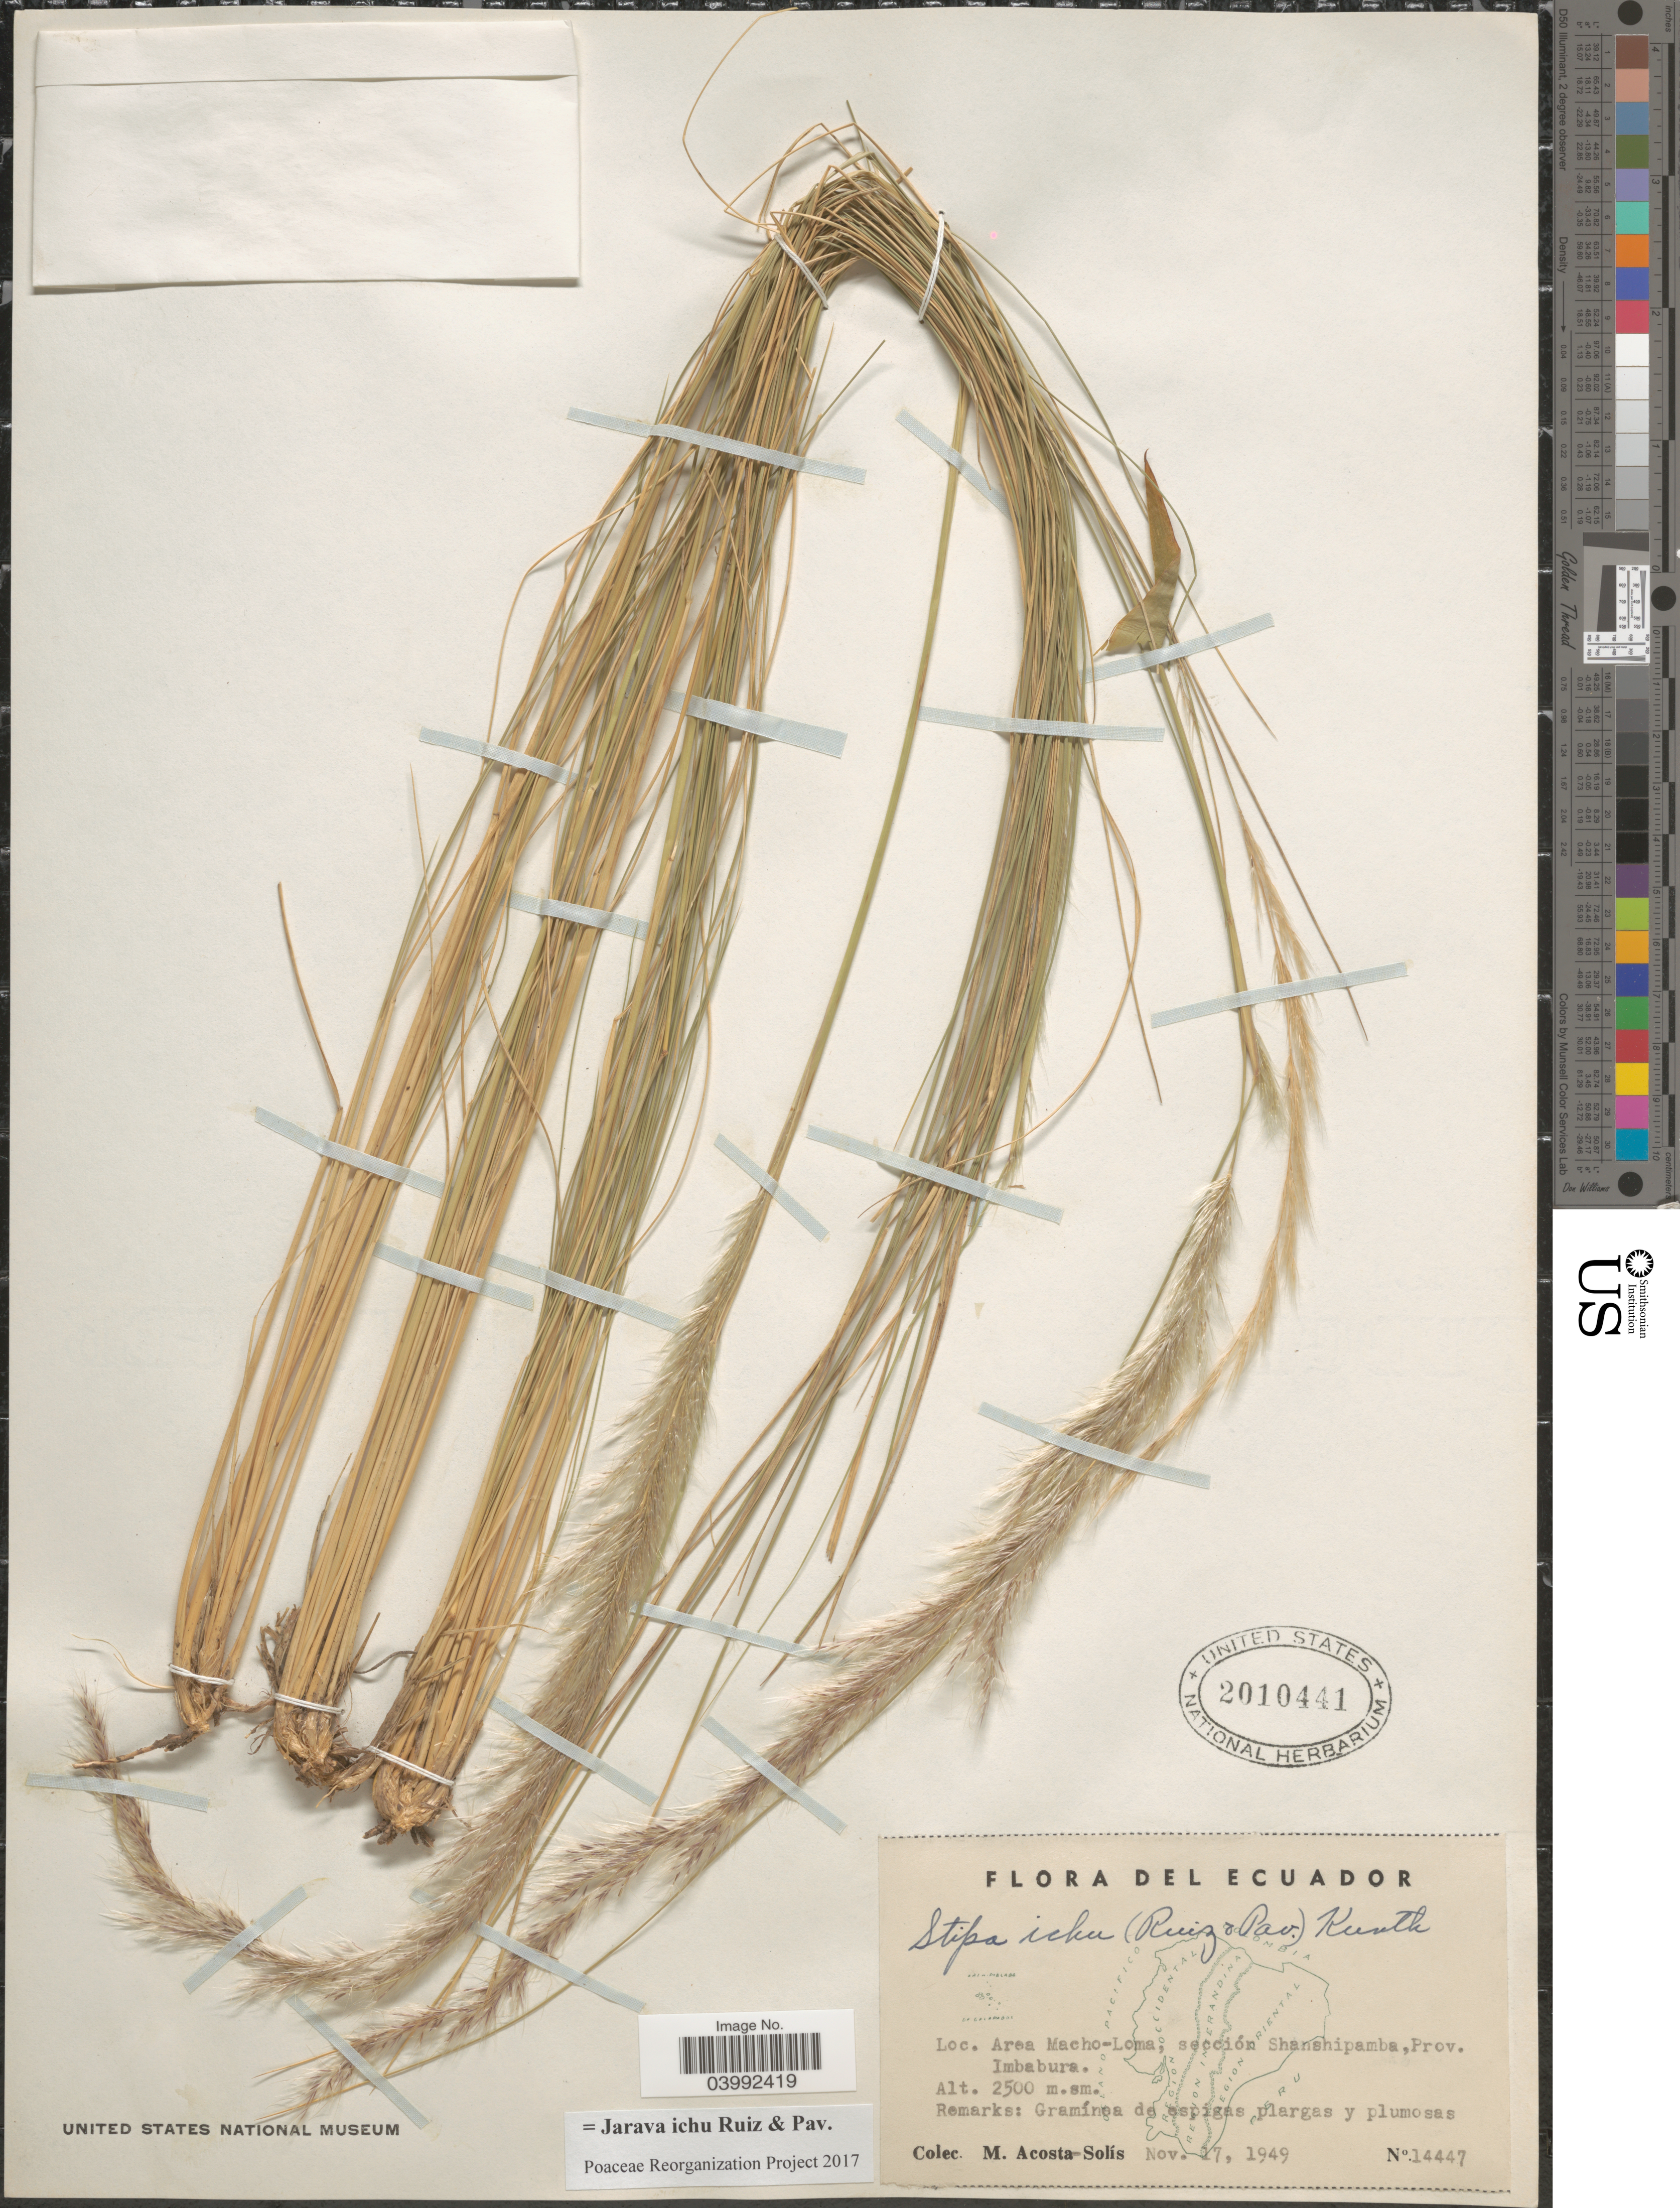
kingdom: Plantae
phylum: Tracheophyta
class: Liliopsida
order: Poales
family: Poaceae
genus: Jarava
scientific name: Jarava ichu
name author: Ruiz & Pav.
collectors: M. Acosta Solis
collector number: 14447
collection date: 1949-11-17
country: Ecuador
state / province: Imbabura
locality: Area Macho-Loma; sección Shanshipamba.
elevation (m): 2500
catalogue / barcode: US 2010441